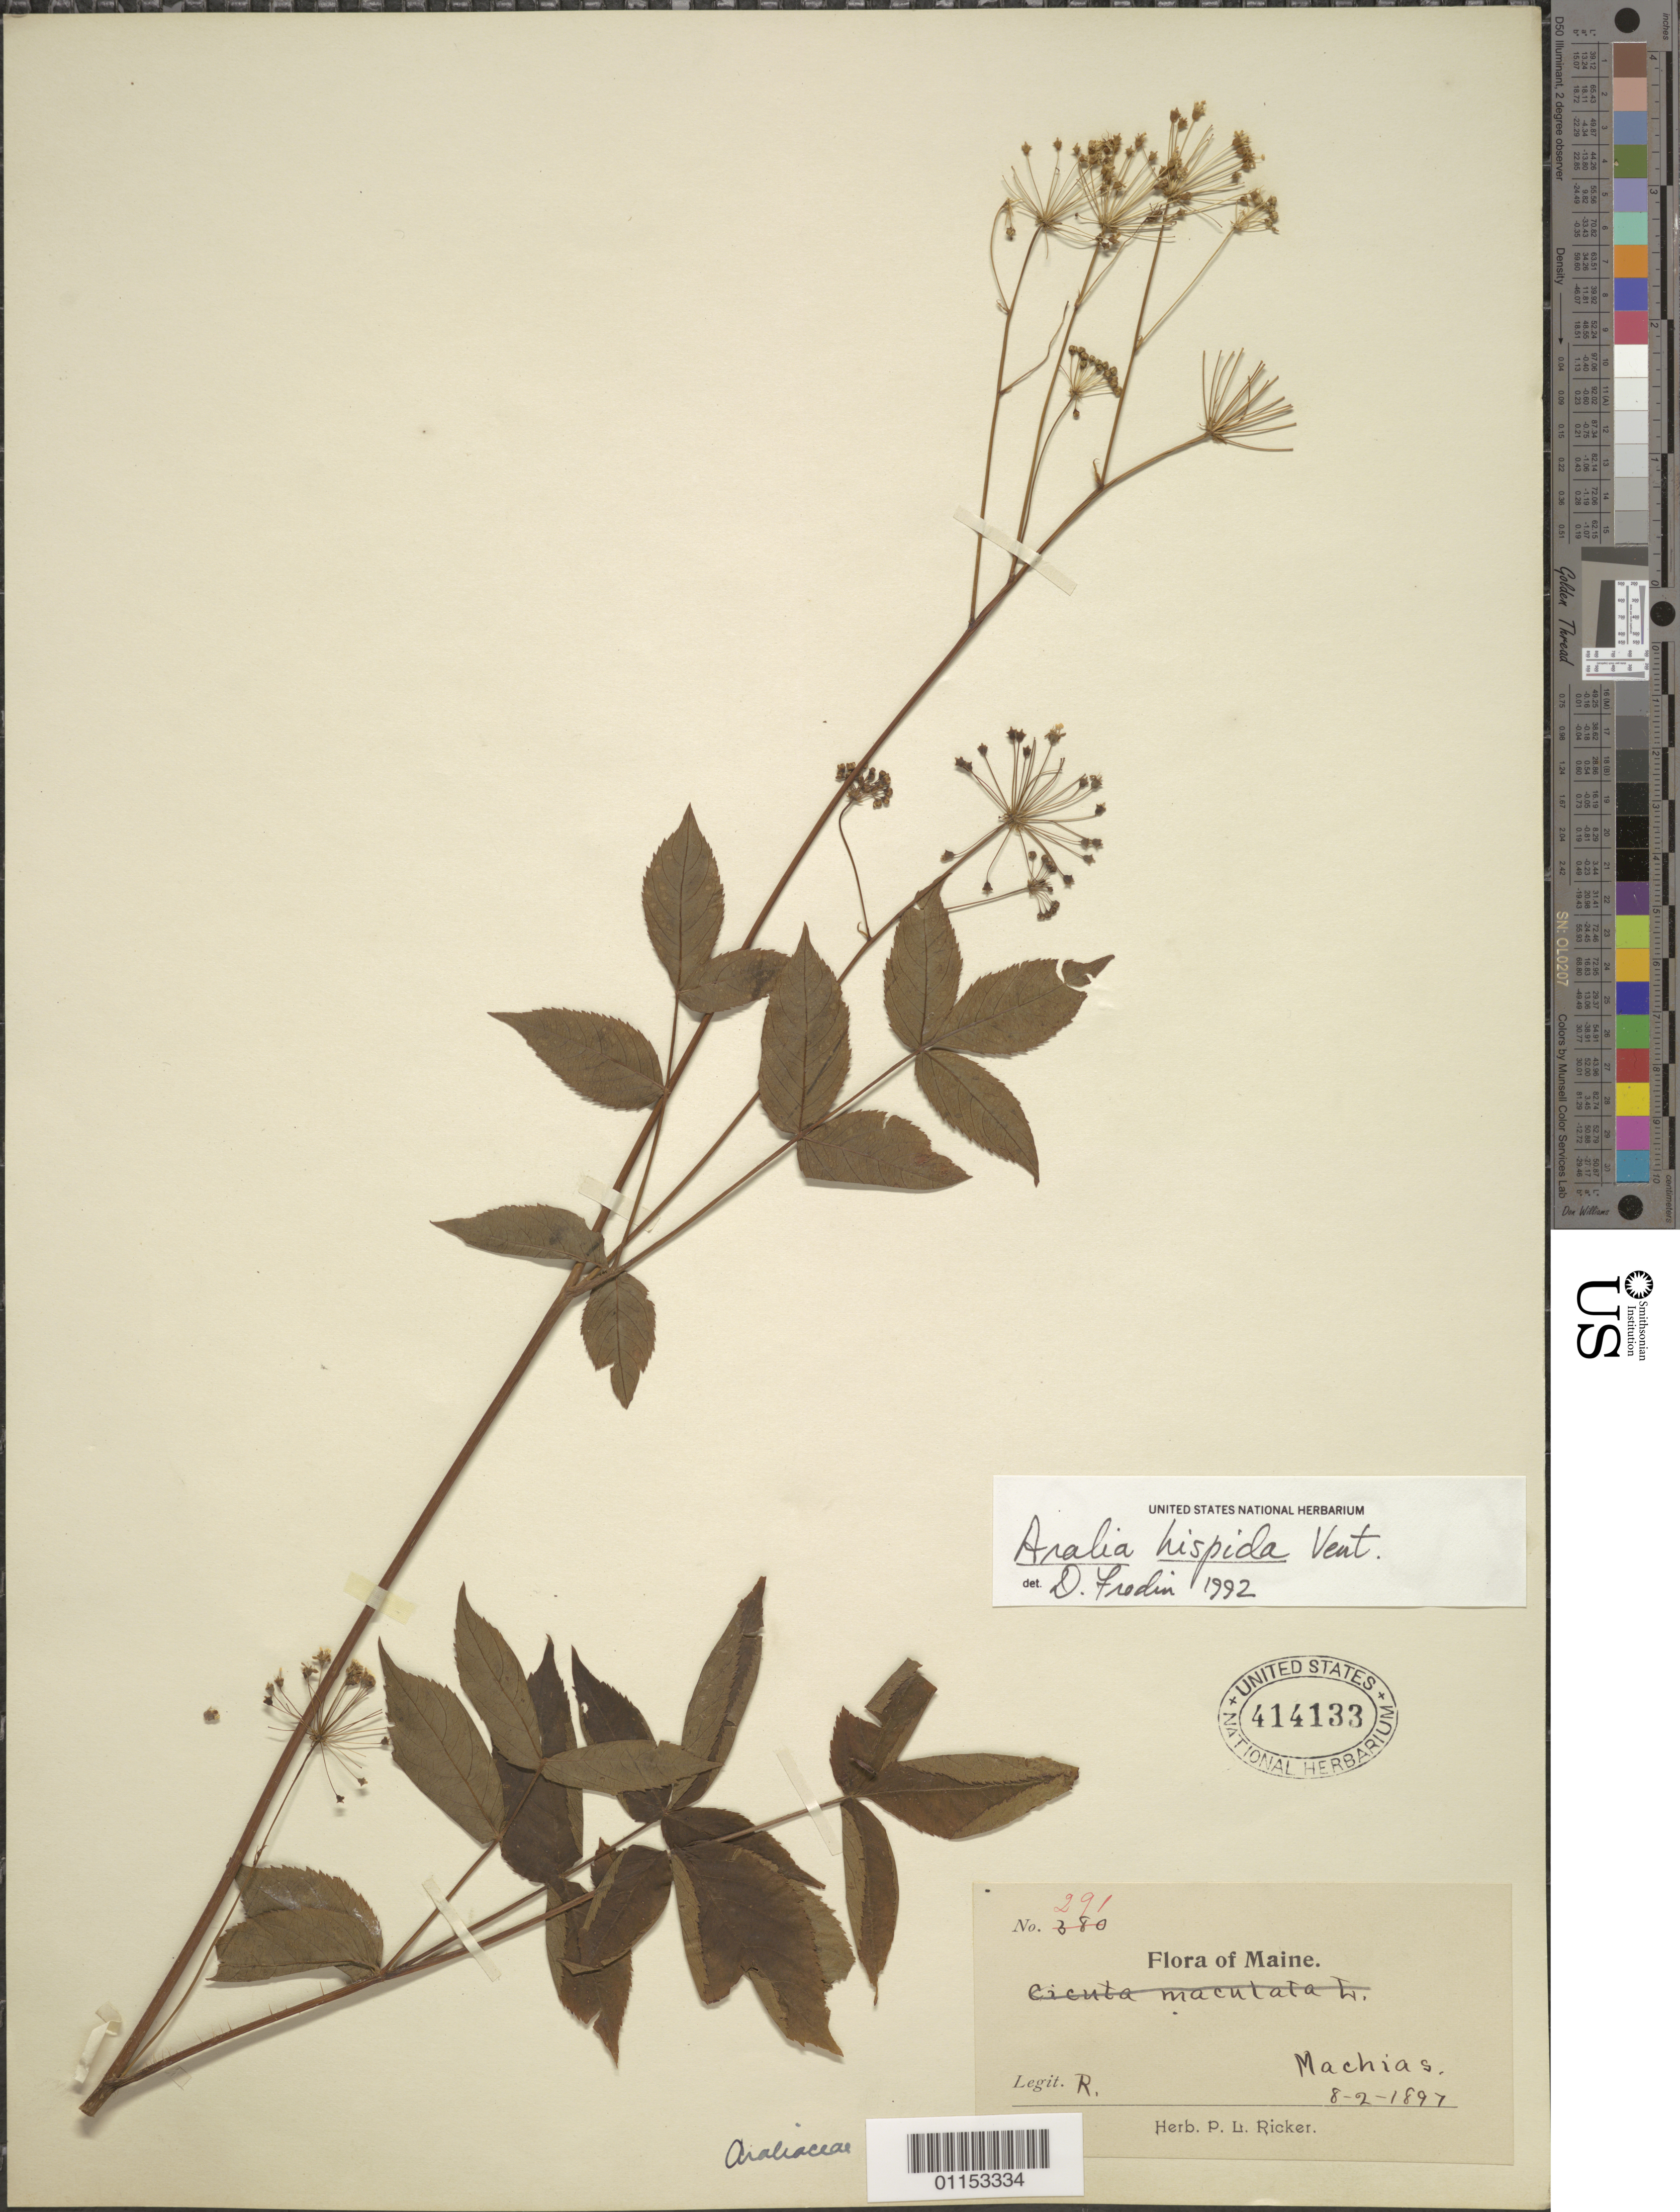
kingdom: Plantae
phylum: Tracheophyta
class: Magnoliopsida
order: Apiales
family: Araliaceae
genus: Aralia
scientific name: Aralia hispida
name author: Vent.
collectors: ex herb. P. L. Ricker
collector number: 291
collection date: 1897-02-08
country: United States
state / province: Maine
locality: Machias.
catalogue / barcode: US 414133